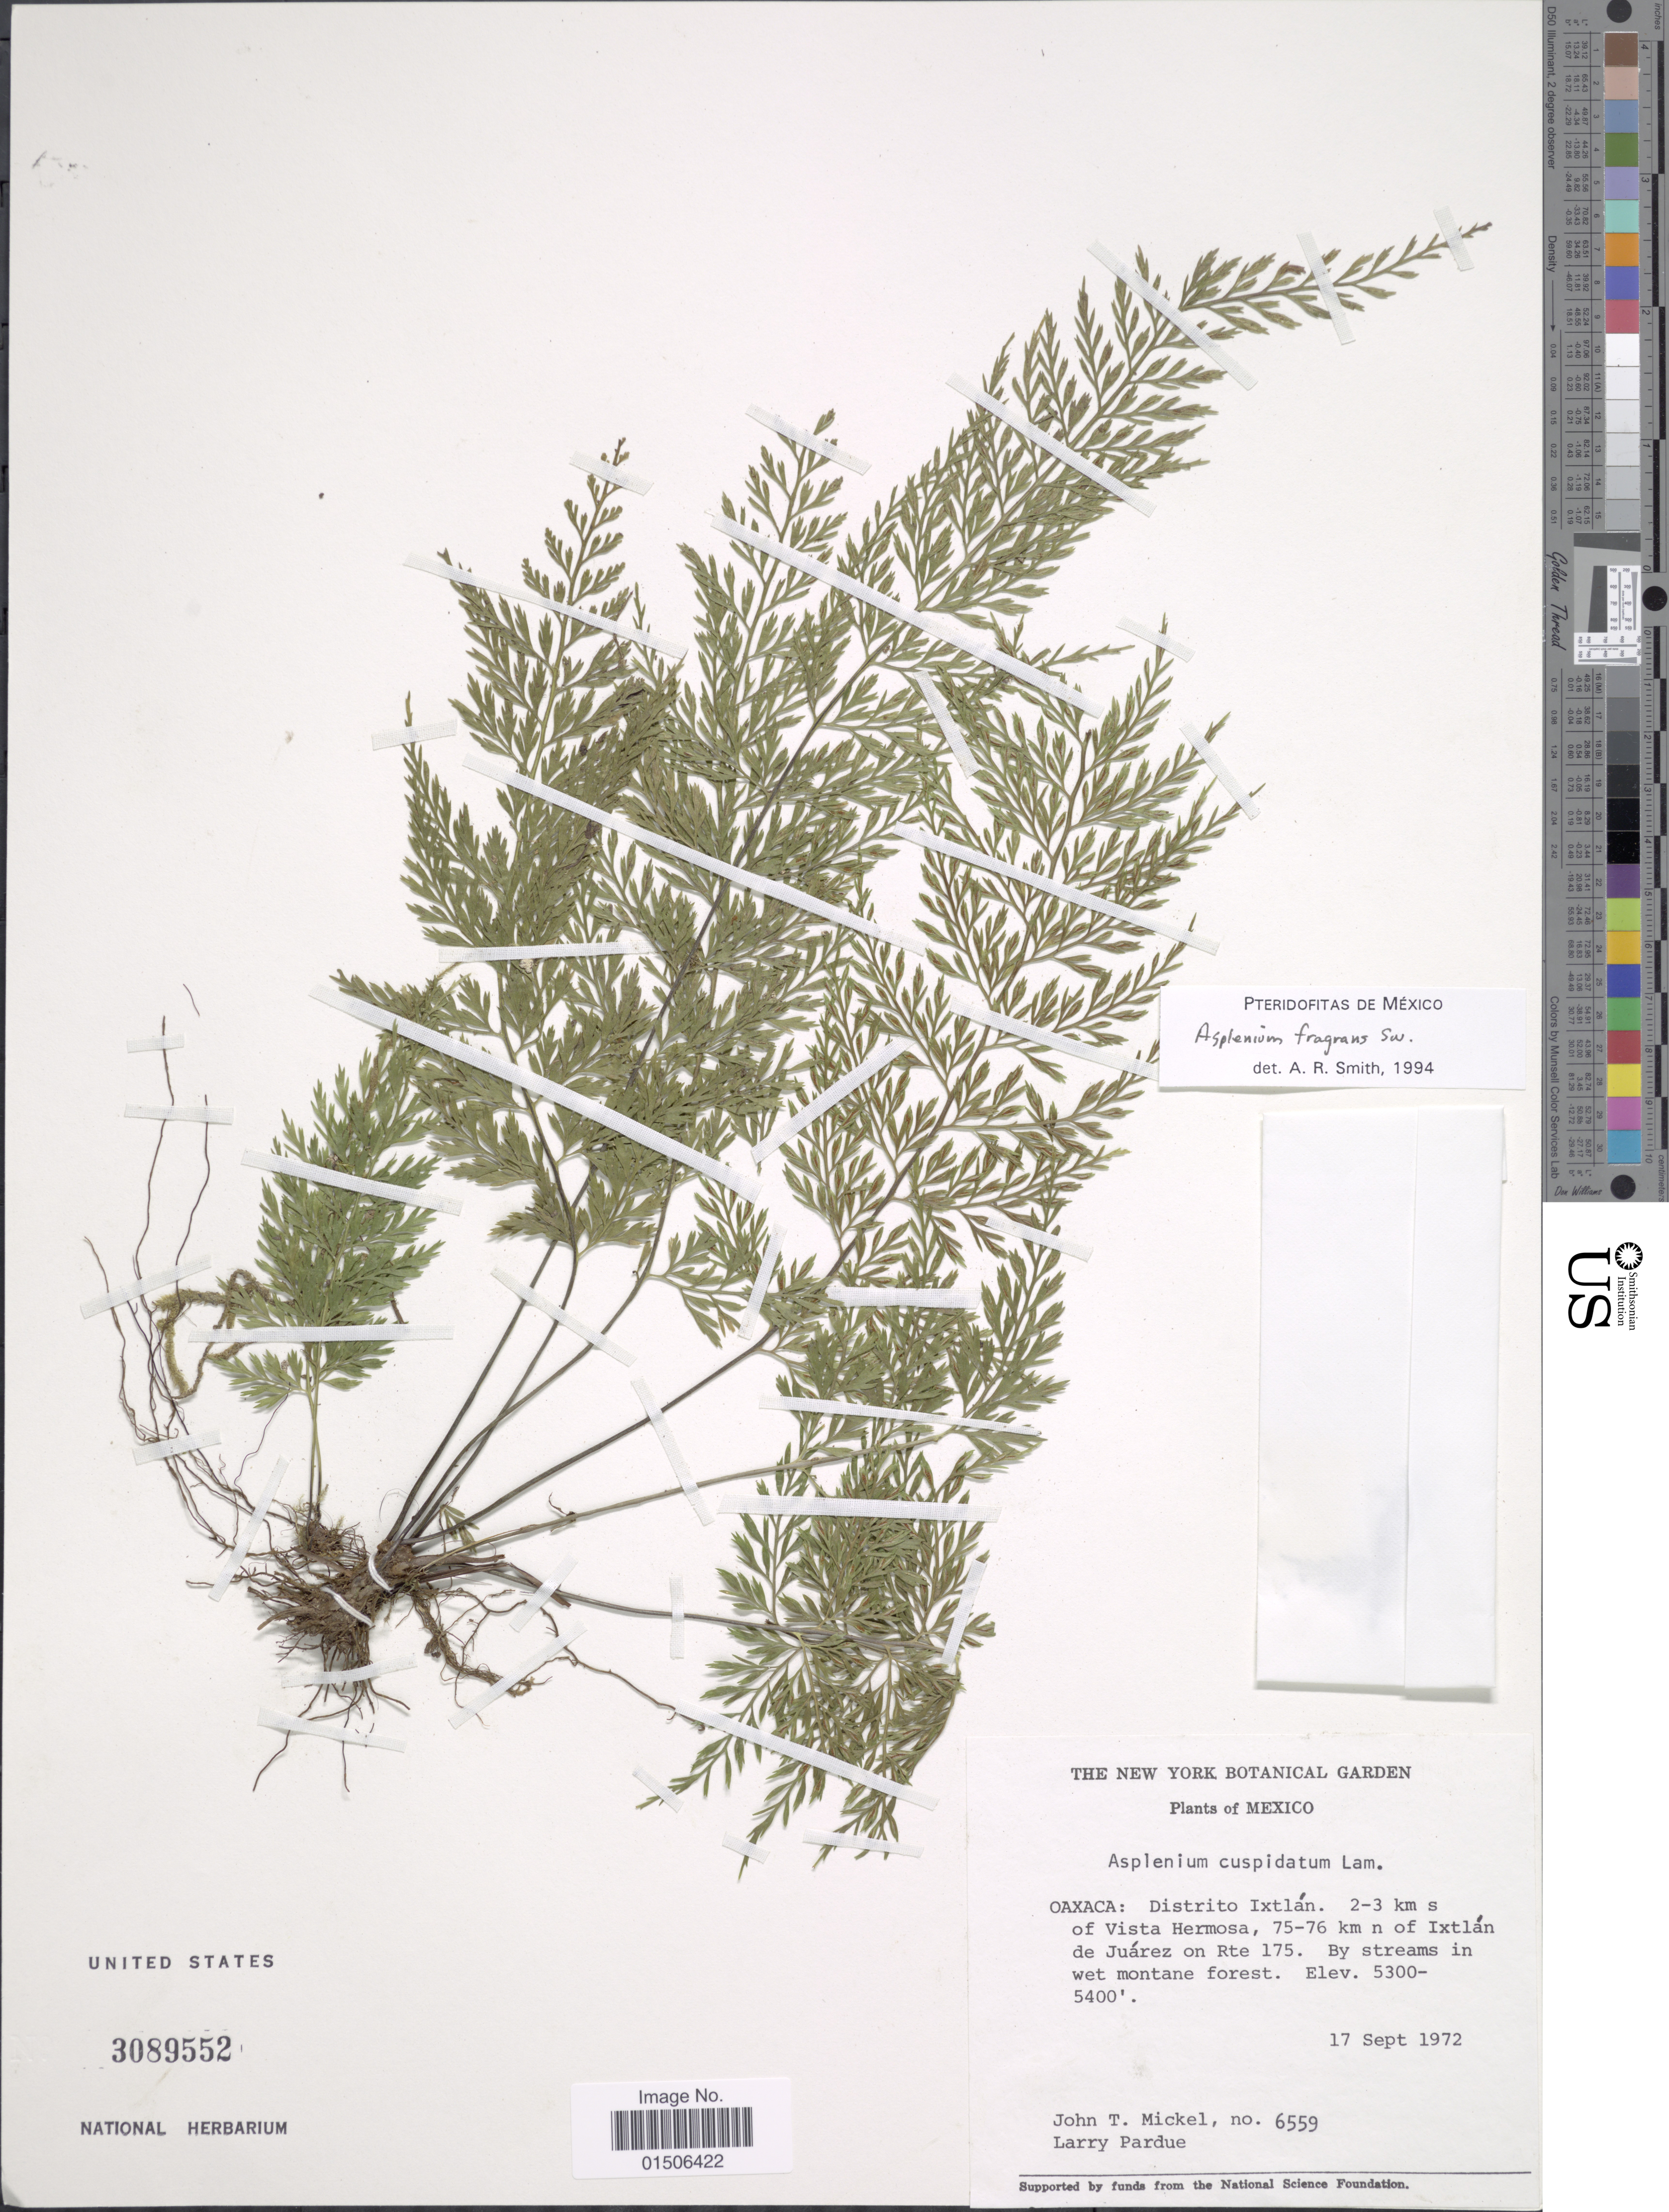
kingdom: Plantae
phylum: Tracheophyta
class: Polypodiopsida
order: Polypodiales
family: Aspleniaceae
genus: Asplenium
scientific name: Asplenium fragrans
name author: Sw.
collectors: J. T. Mickel & L. Pardue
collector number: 6559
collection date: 1972-09-17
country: Mexico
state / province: Oaxaca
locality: Distrito Ixtlán. 2-3 km s of Vista Hermosa, 75-76 km n of Ixtlán de Juárez on Rte 175. By stream in wet montane forest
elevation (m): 1615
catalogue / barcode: US 3089552